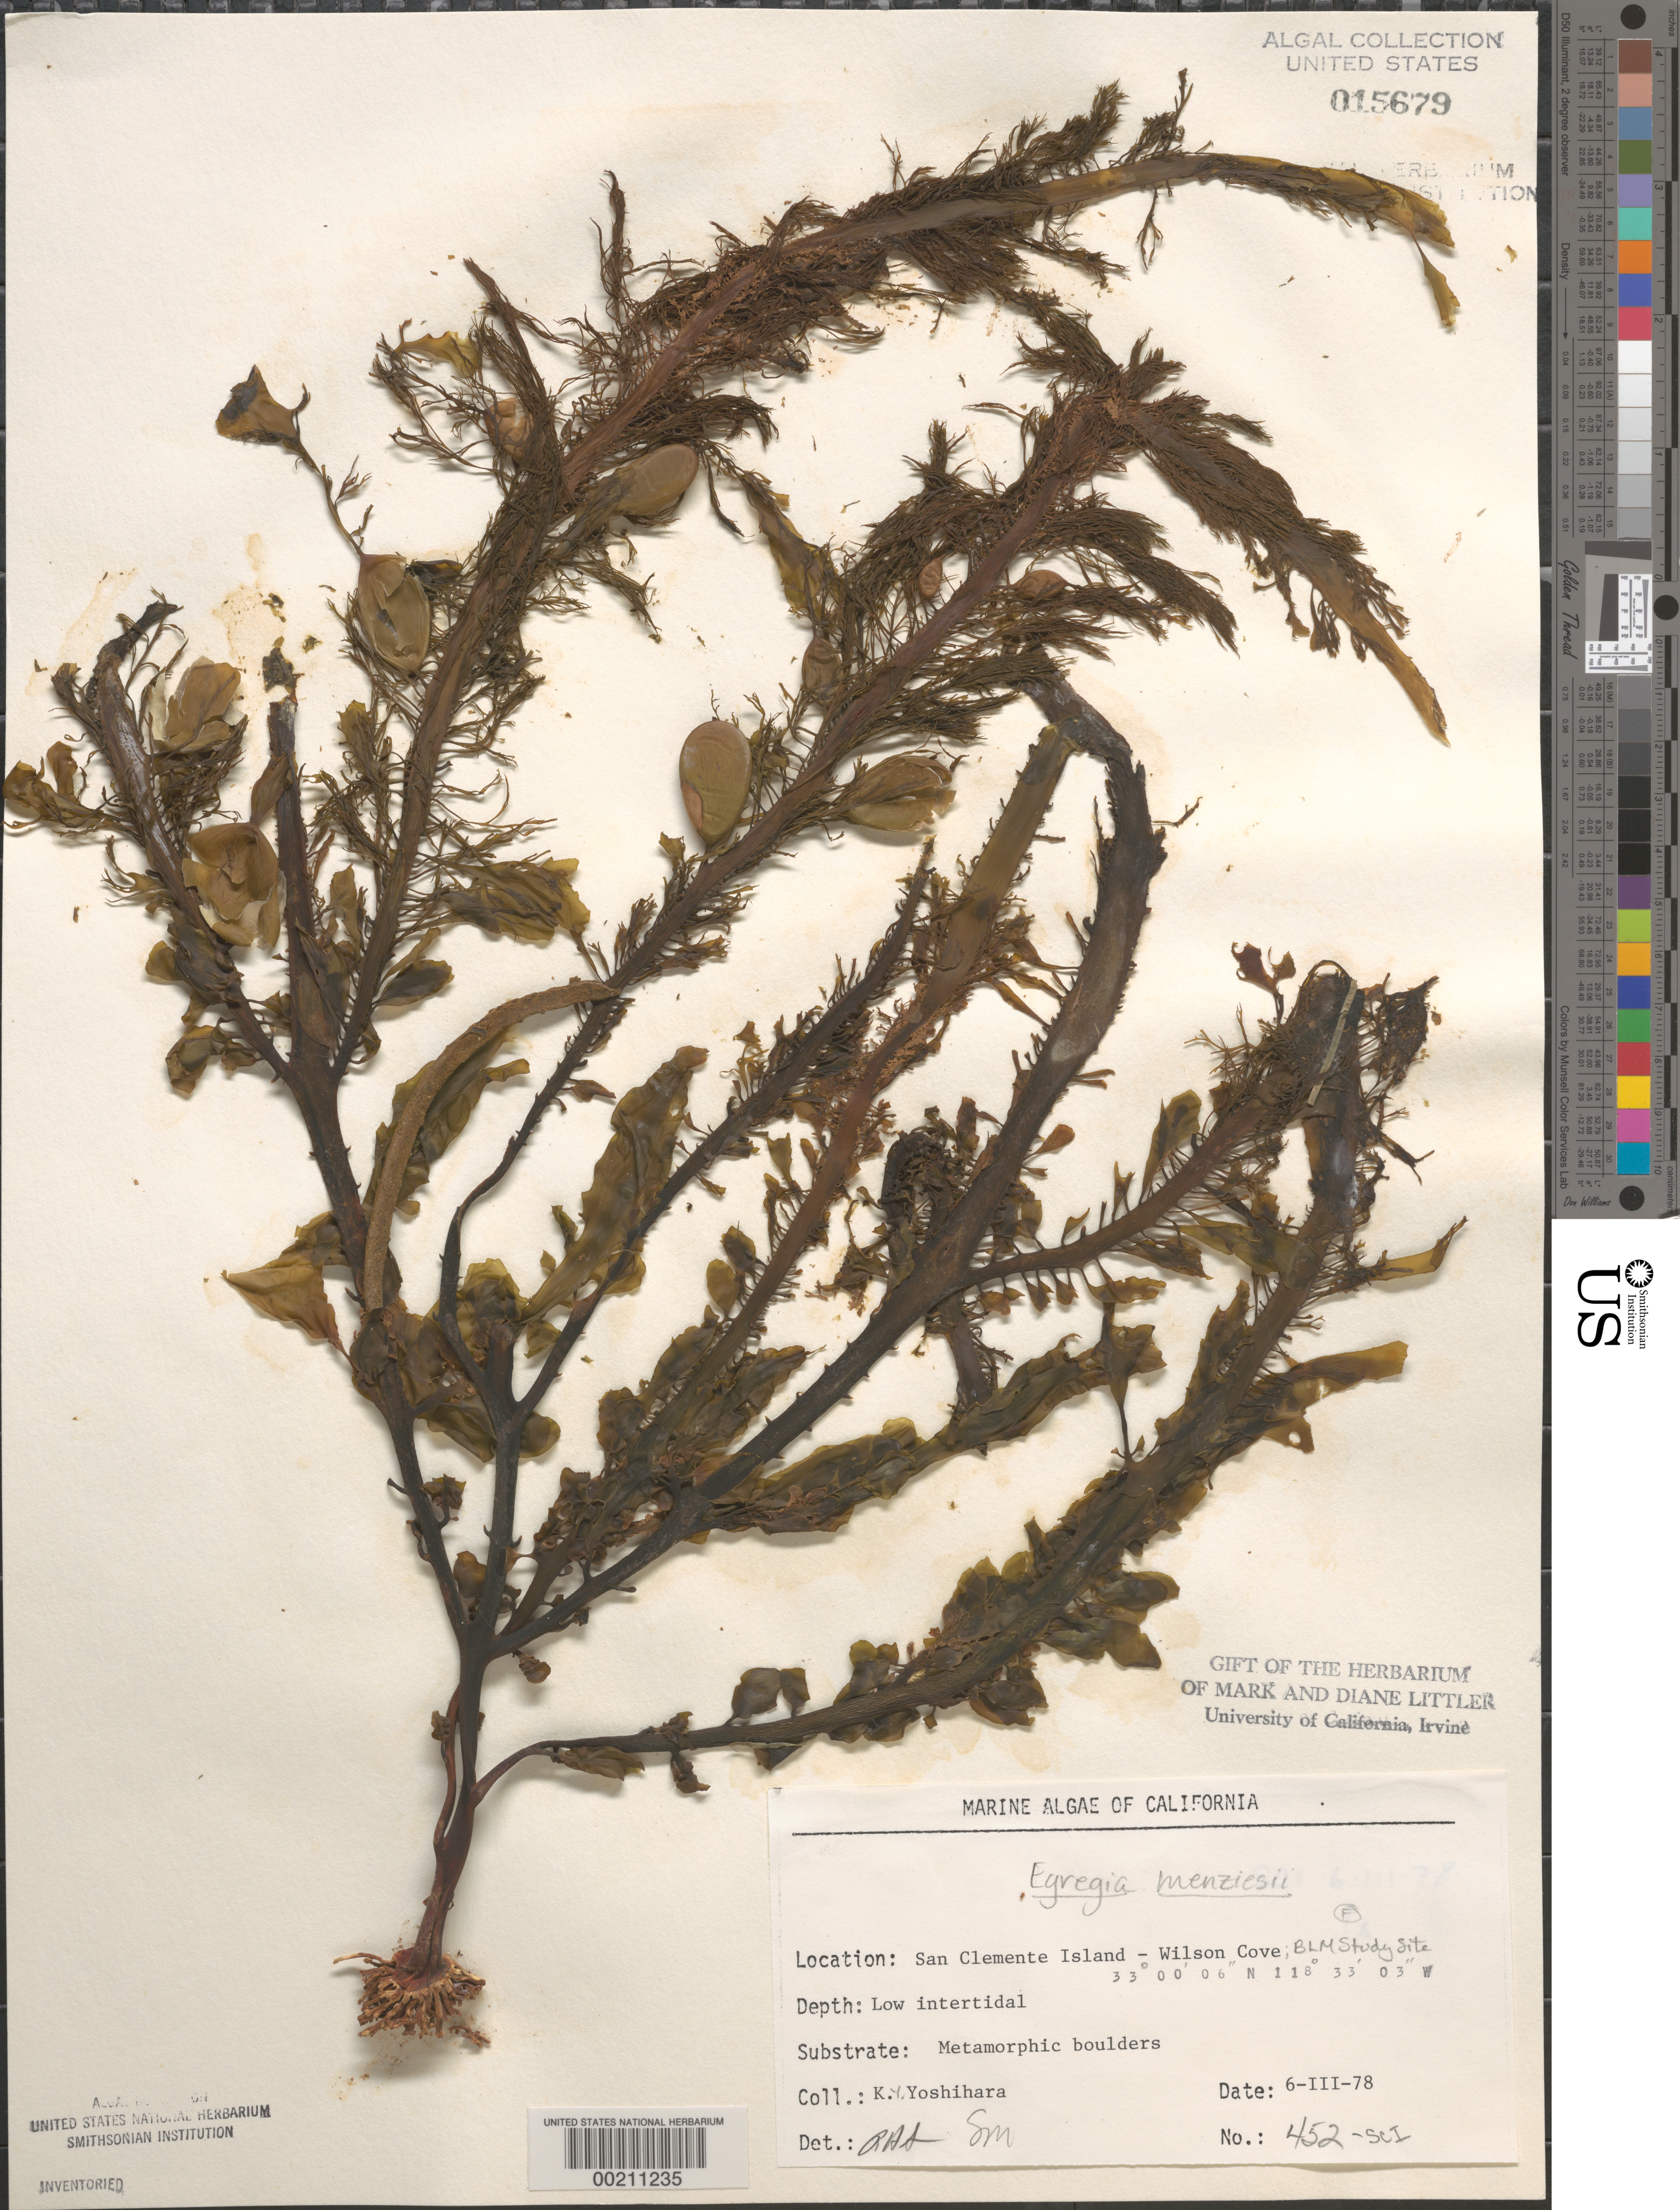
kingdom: Chromista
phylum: Ochrophyta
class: Phaeophyceae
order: Laminariales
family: Lessoniaceae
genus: Egregia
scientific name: Egregia menziesii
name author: (Turner) Aresch.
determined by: Sims, Robert H.; Murray, S. N.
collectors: K. Yoshihara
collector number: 452-sci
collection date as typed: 06 Mar 1978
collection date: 1978-03-06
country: United States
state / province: California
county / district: Los Angeles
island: San Clemente Island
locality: Wilson Cove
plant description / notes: BLM-SOCALBIGHT Rocky Intertidal Survey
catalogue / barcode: US 15679